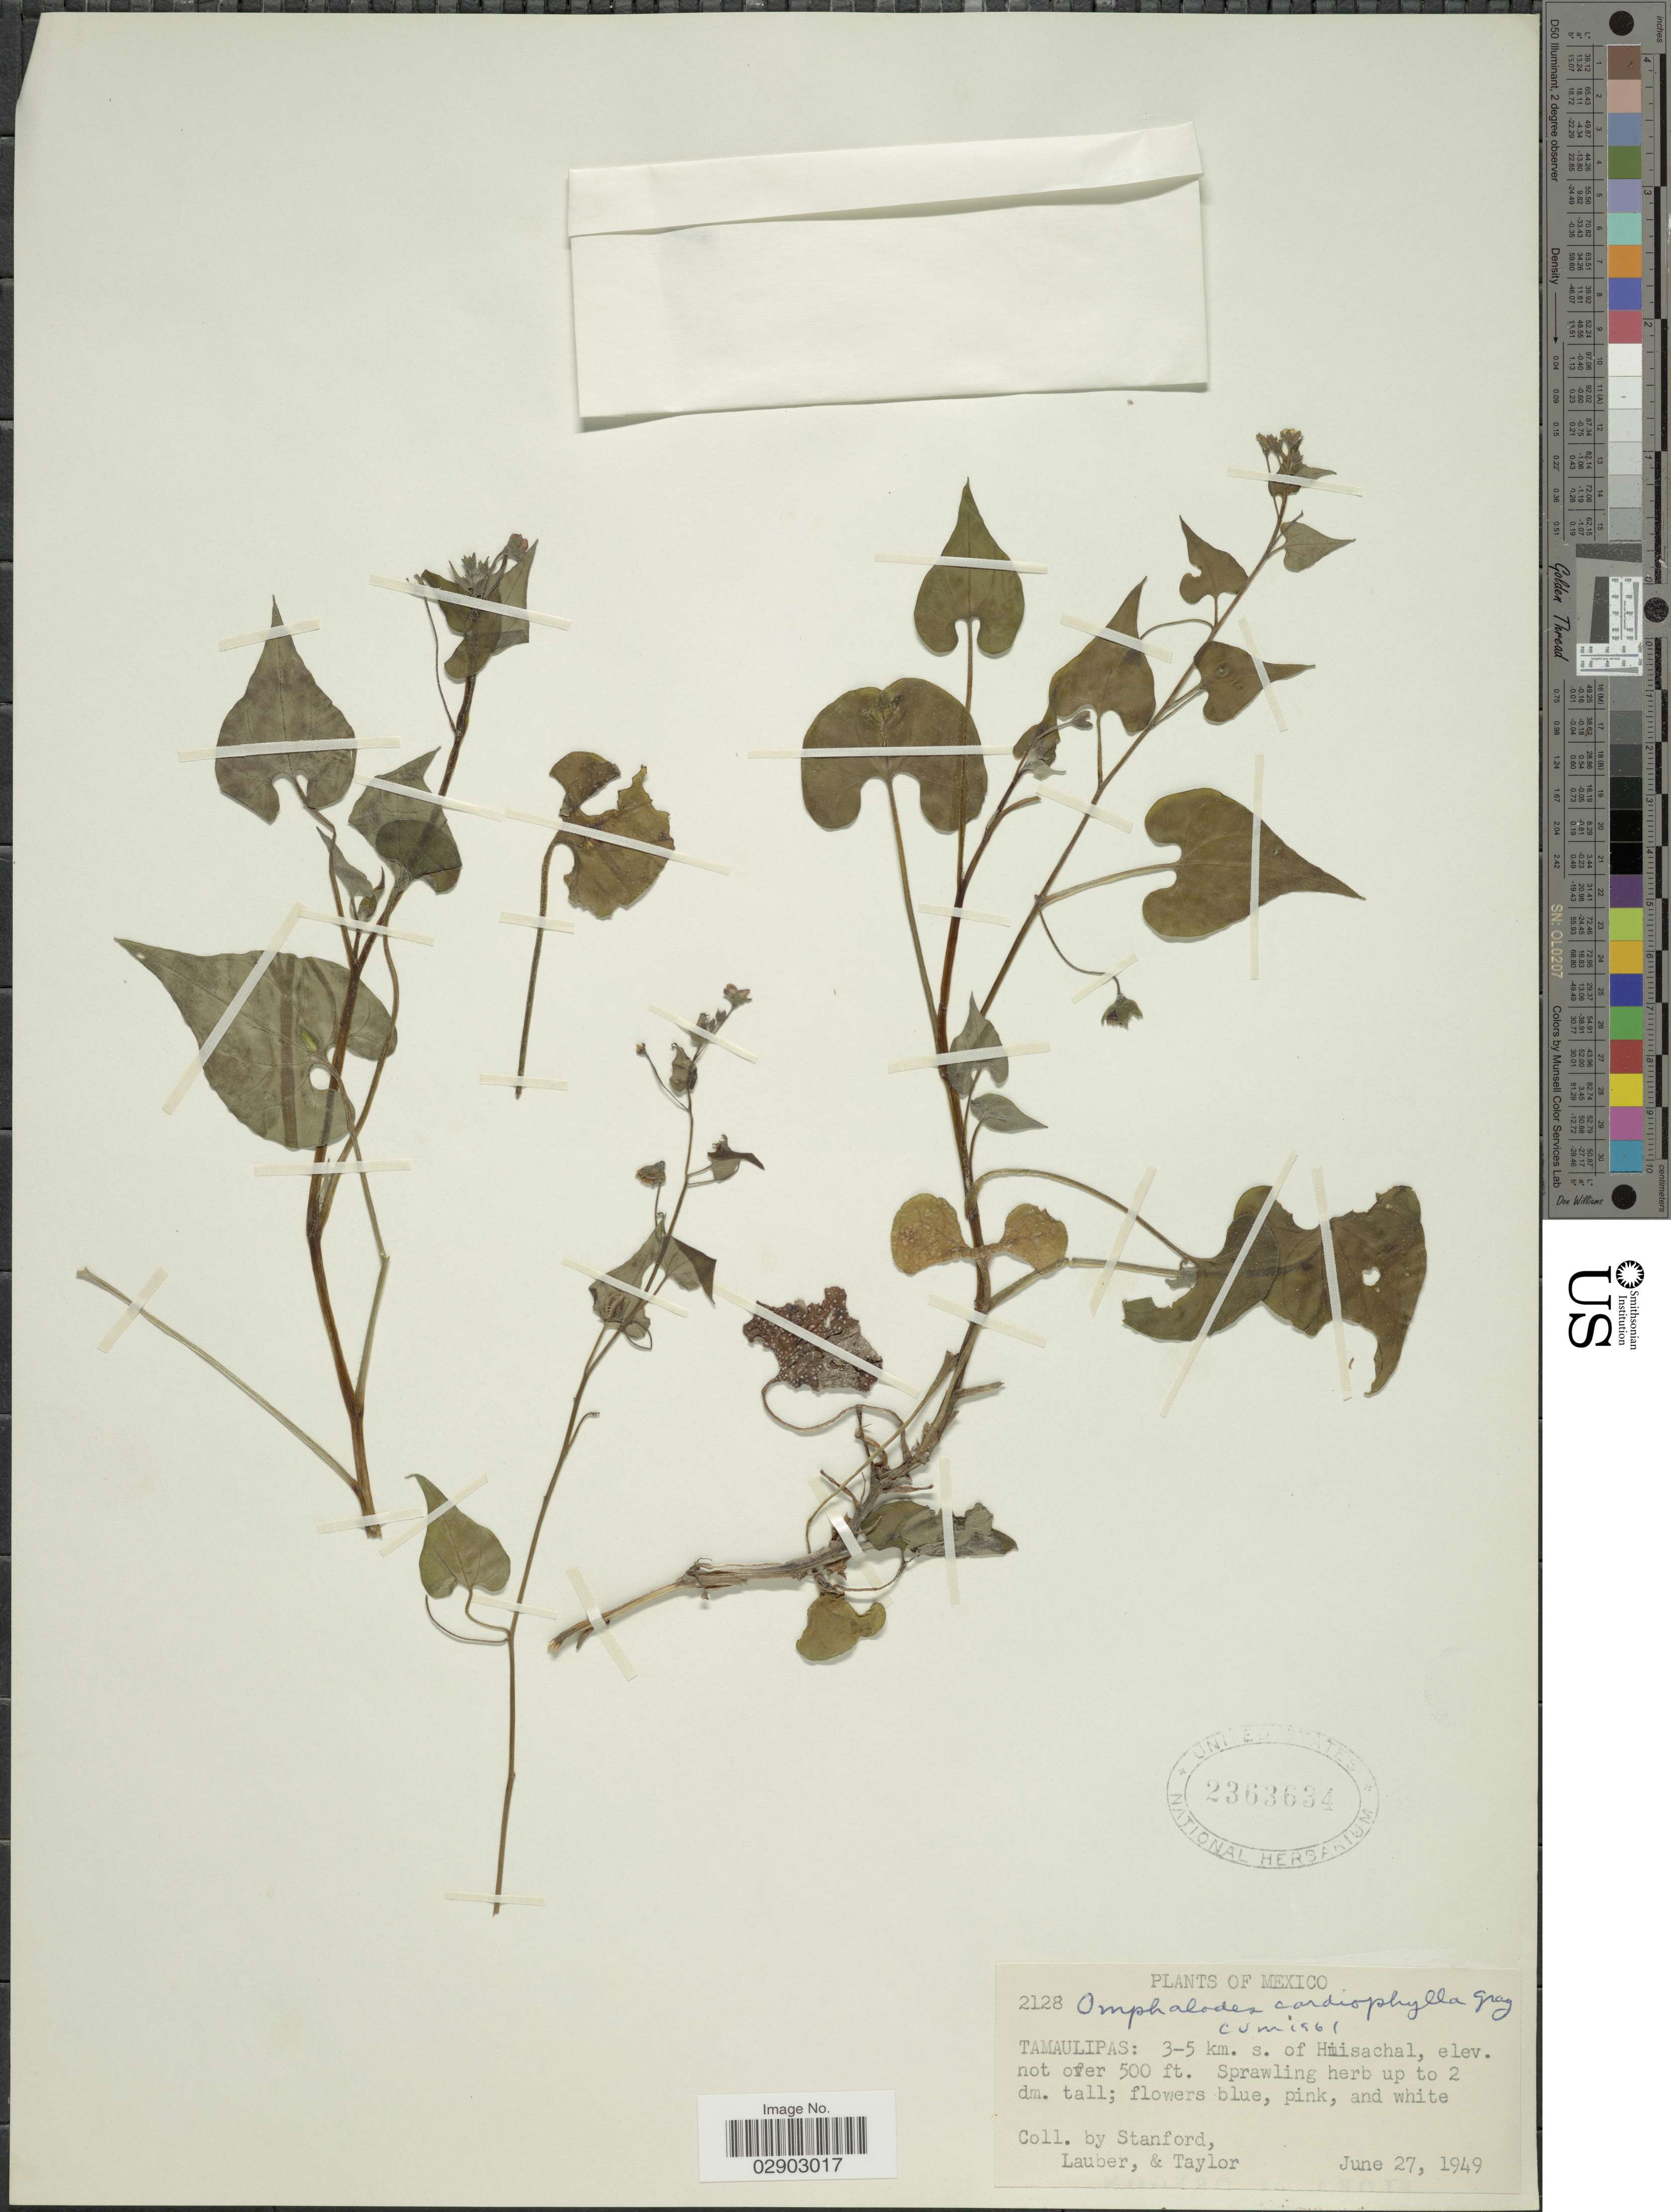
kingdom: Plantae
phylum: Tracheophyta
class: Magnoliopsida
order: Boraginales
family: Boraginaceae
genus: Omphalodes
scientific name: Omphalodes cardiophylla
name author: A. Gray in Hemsl.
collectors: -. Stanford, -. Lauber & -. Taylor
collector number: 2128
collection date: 1949-06-27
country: Mexico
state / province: Tamaulipas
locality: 3-5 km. s. of Huisachal.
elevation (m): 152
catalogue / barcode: US 2363634